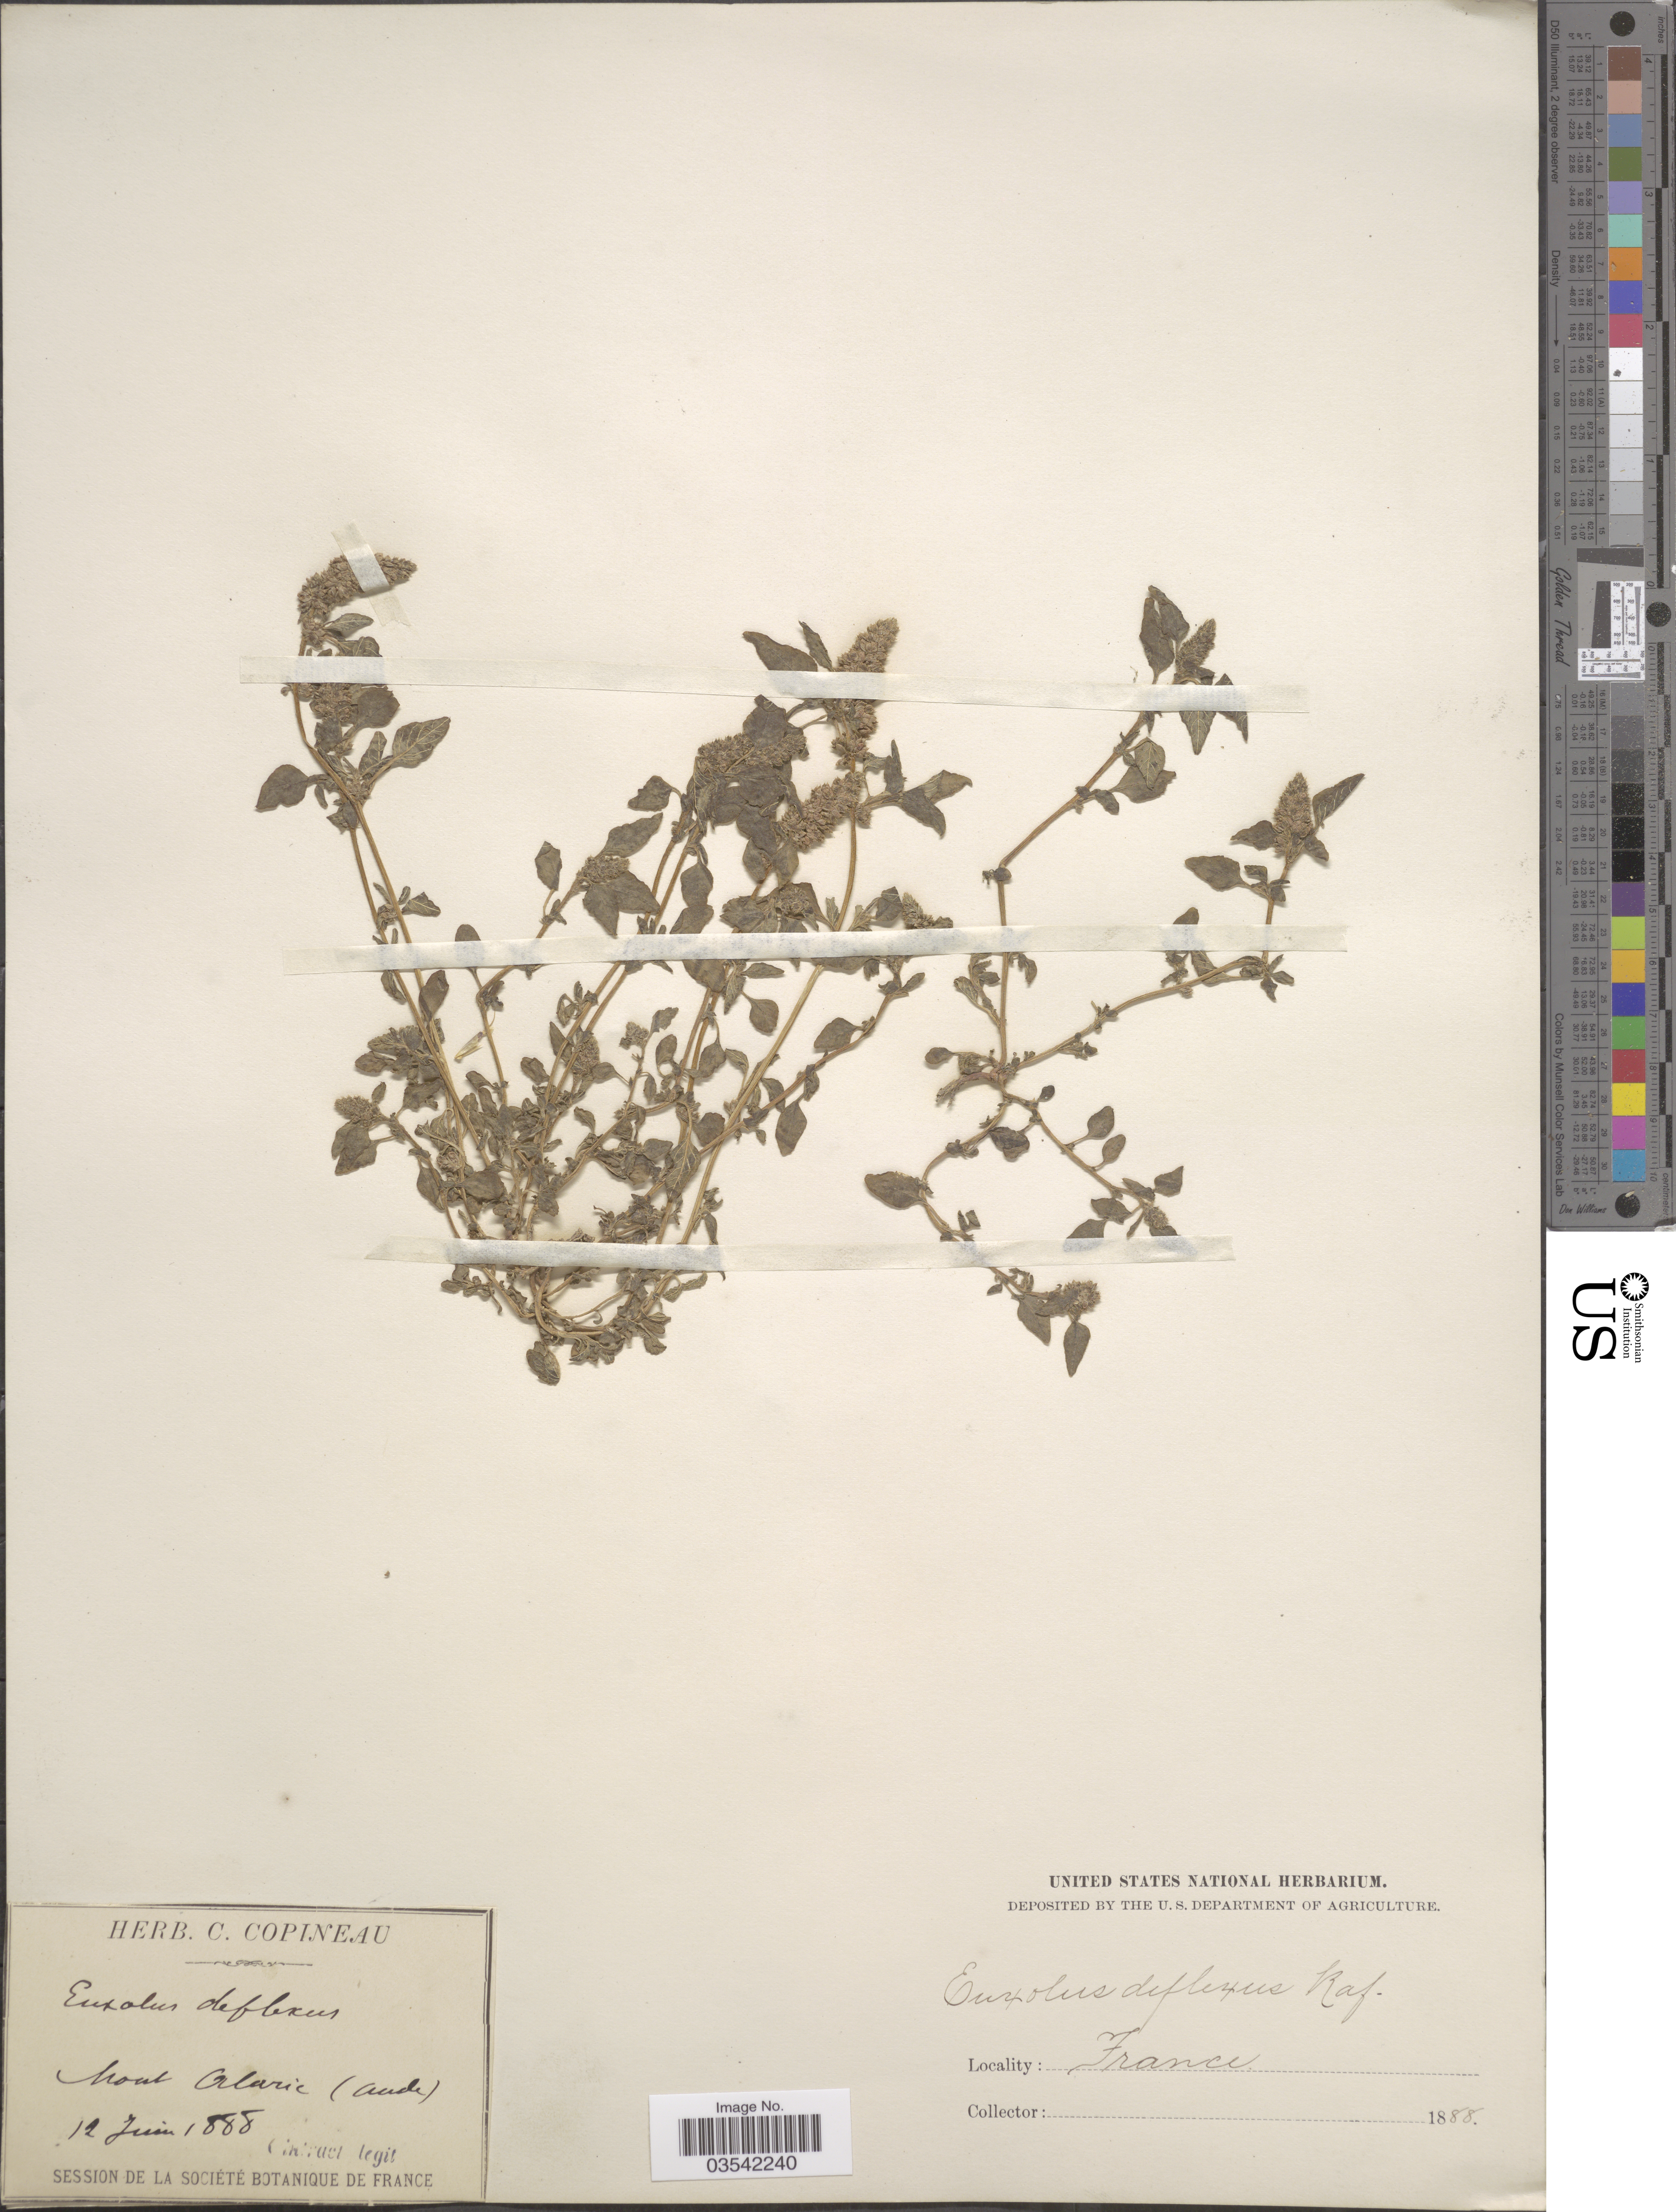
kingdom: Plantae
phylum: Tracheophyta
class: Magnoliopsida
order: Caryophyllales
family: Amaranthaceae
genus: Amaranthus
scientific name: Amaranthus deflexus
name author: L.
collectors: Cintract, --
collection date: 1888-06-12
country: France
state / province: Occitanie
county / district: Aude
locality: Mont Alaric (Aude).